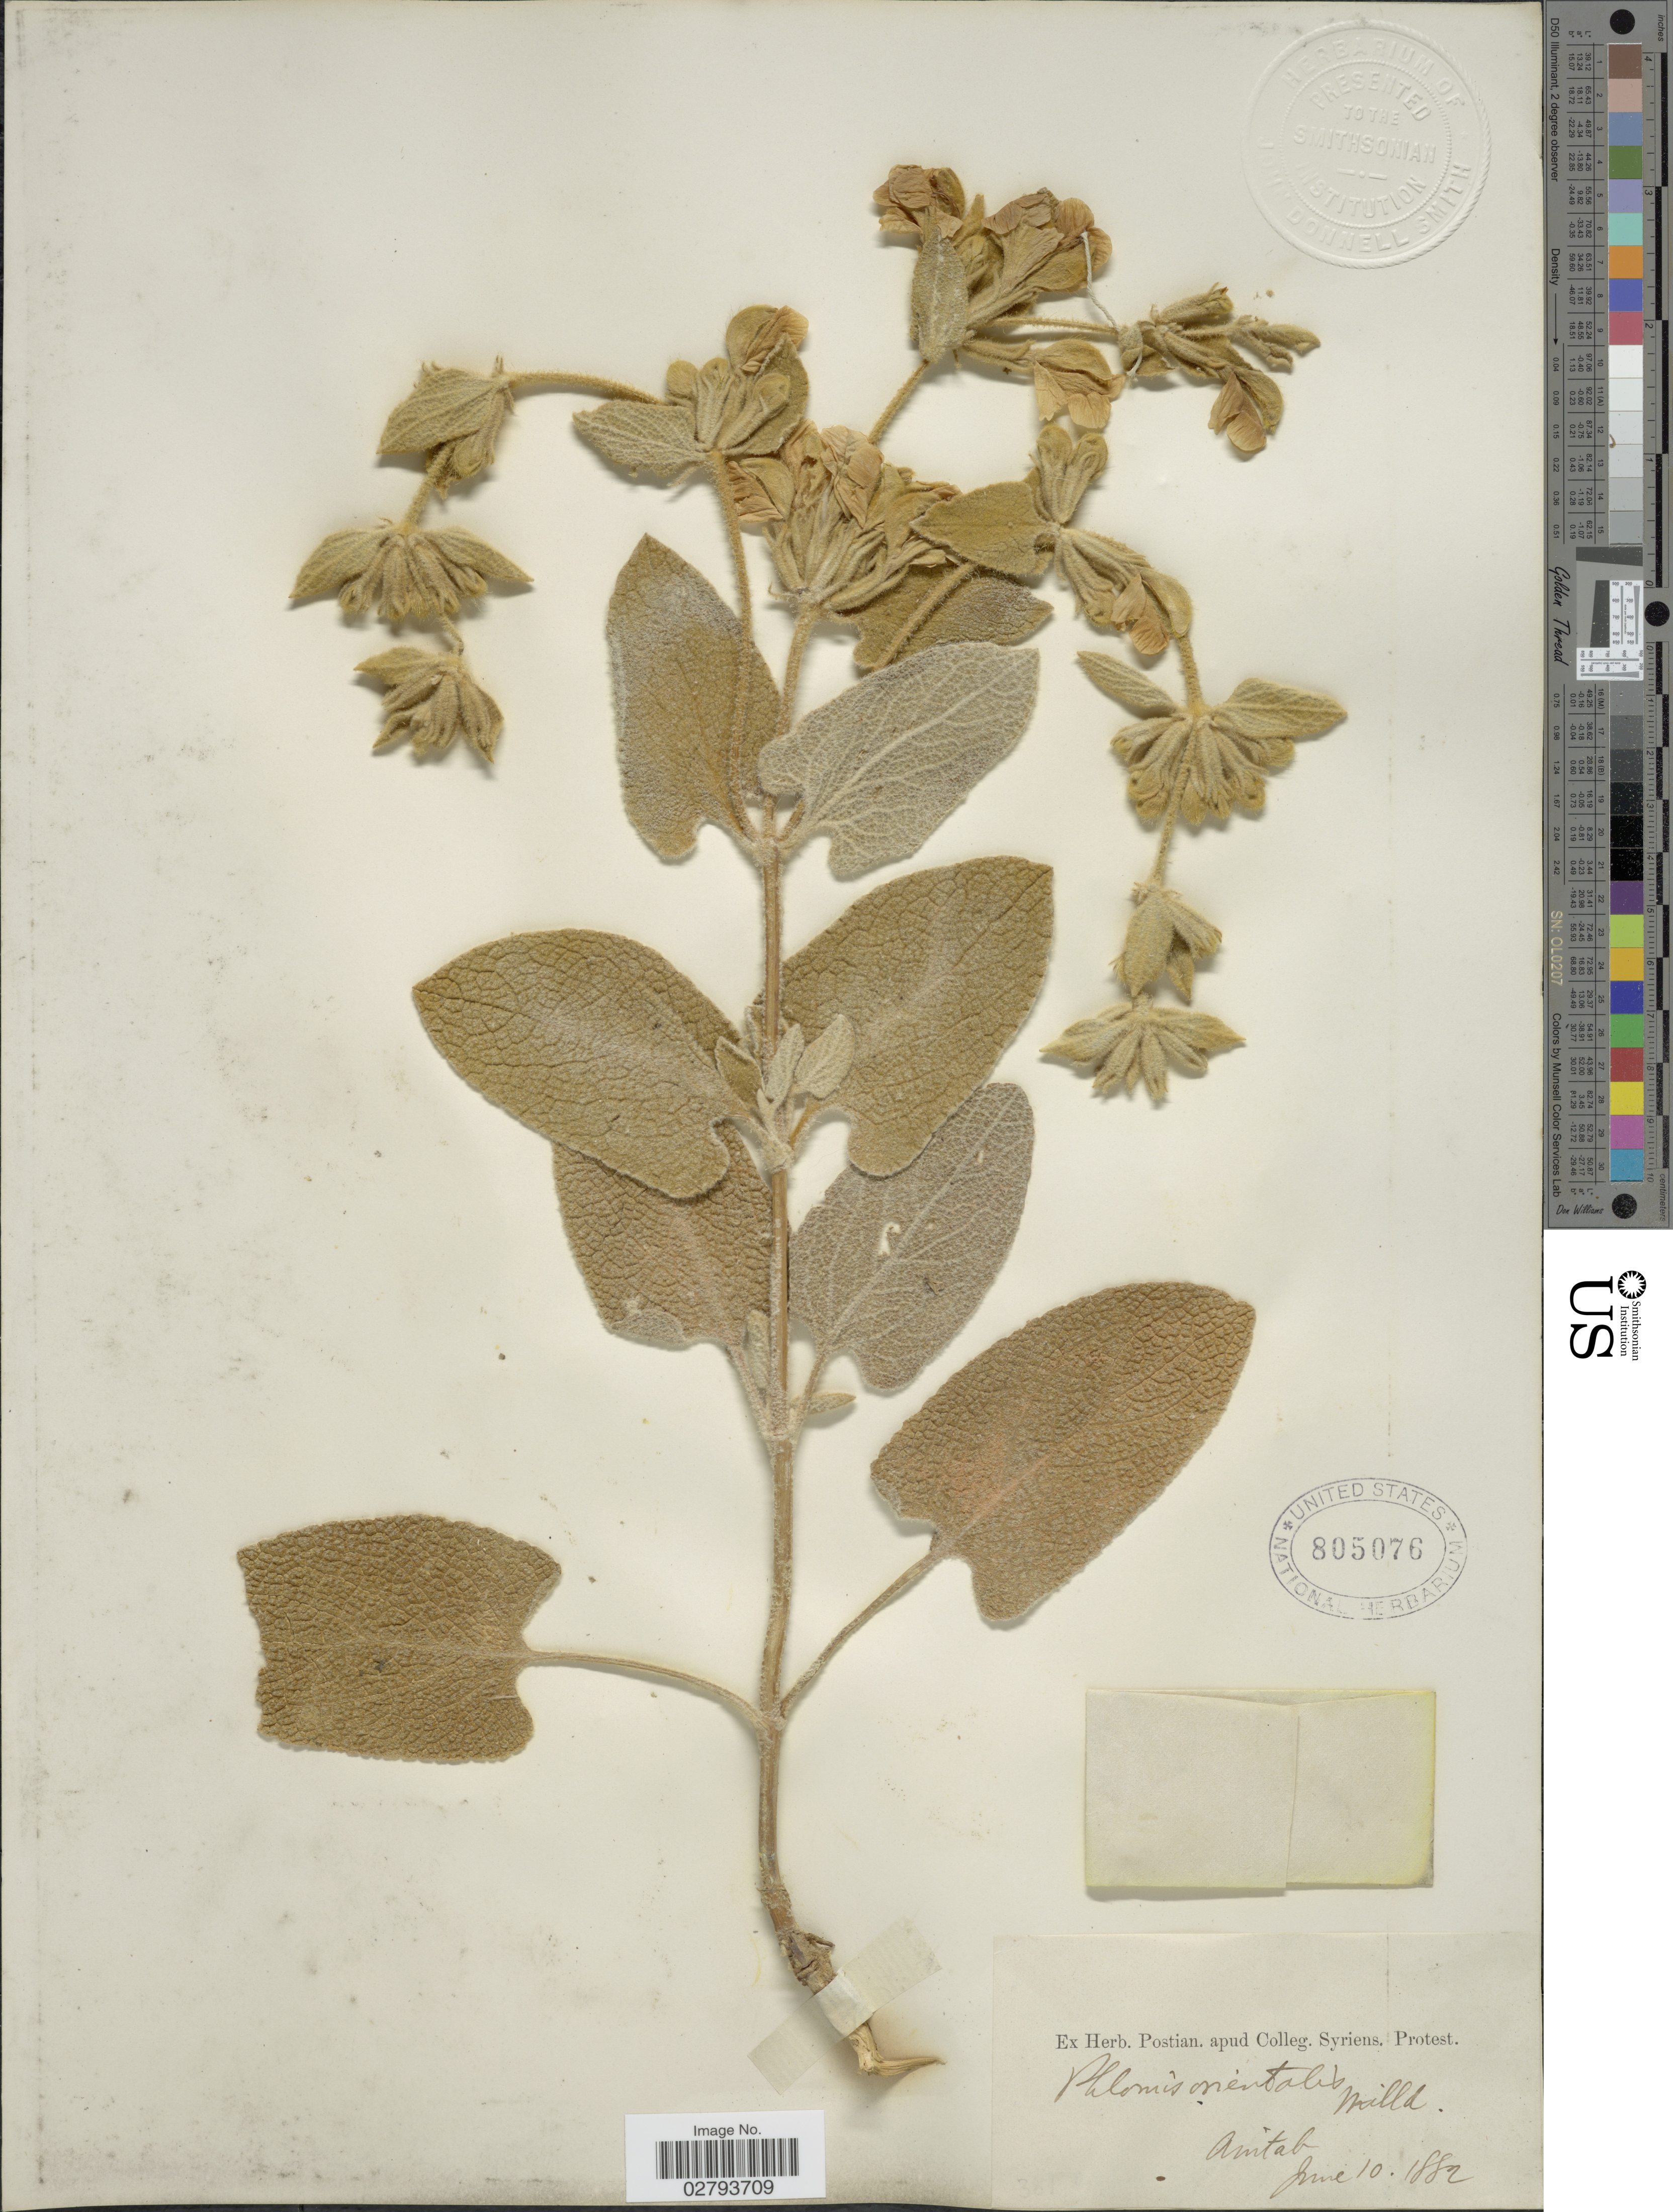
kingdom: Plantae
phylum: Tracheophyta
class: Magnoliopsida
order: Lamiales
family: Lamiaceae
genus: Phlomis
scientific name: Phlomis orientalis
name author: Mill.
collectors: ex herb. Postian. apud Colleg. Syriens. Protest. USE "Fannie P. A. Shepard" (10308853) AS PRIMARY COLLECTOR INSTEAD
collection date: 1882-06-10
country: Turkey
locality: Aintab.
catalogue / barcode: US 805076